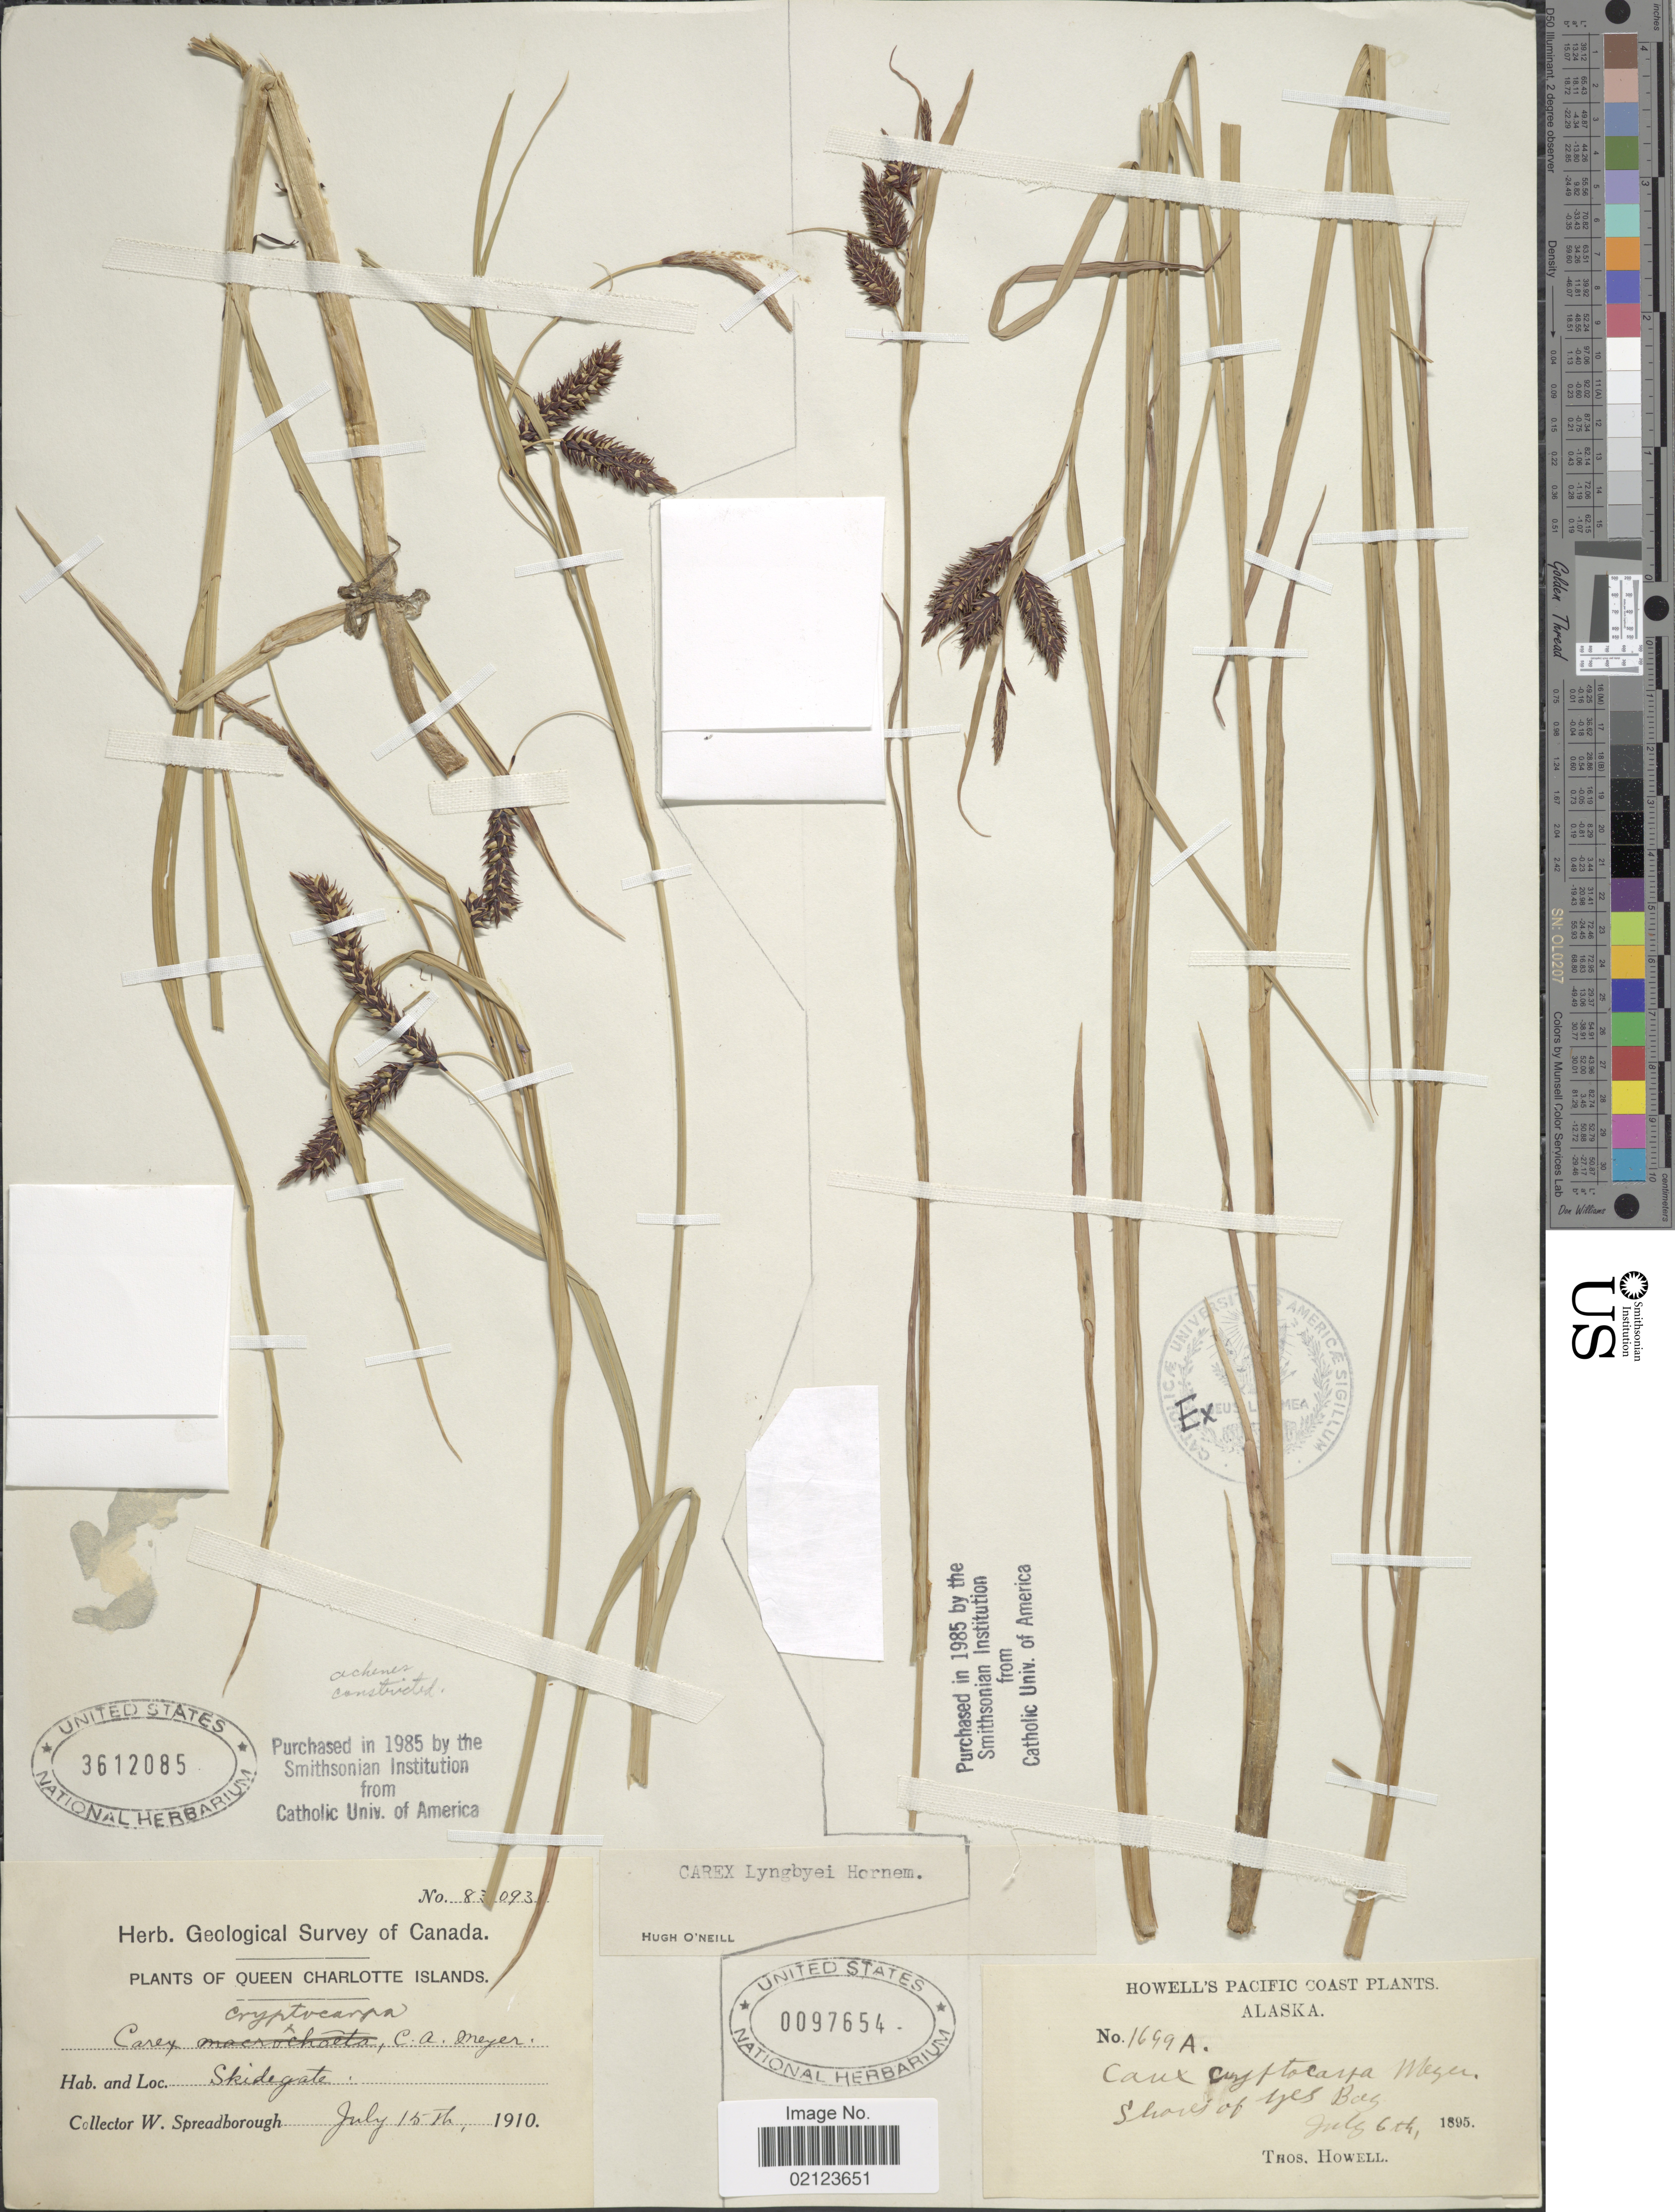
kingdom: Plantae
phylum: Tracheophyta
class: Liliopsida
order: Poales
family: Cyperaceae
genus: Carex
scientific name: Carex lyngbyei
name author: Hornem.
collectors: W. Spreadborough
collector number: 83093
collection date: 1910-07-15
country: Canada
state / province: British Columbia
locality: Queen Charlotte Islands. Skidegate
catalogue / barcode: US 3612085-2